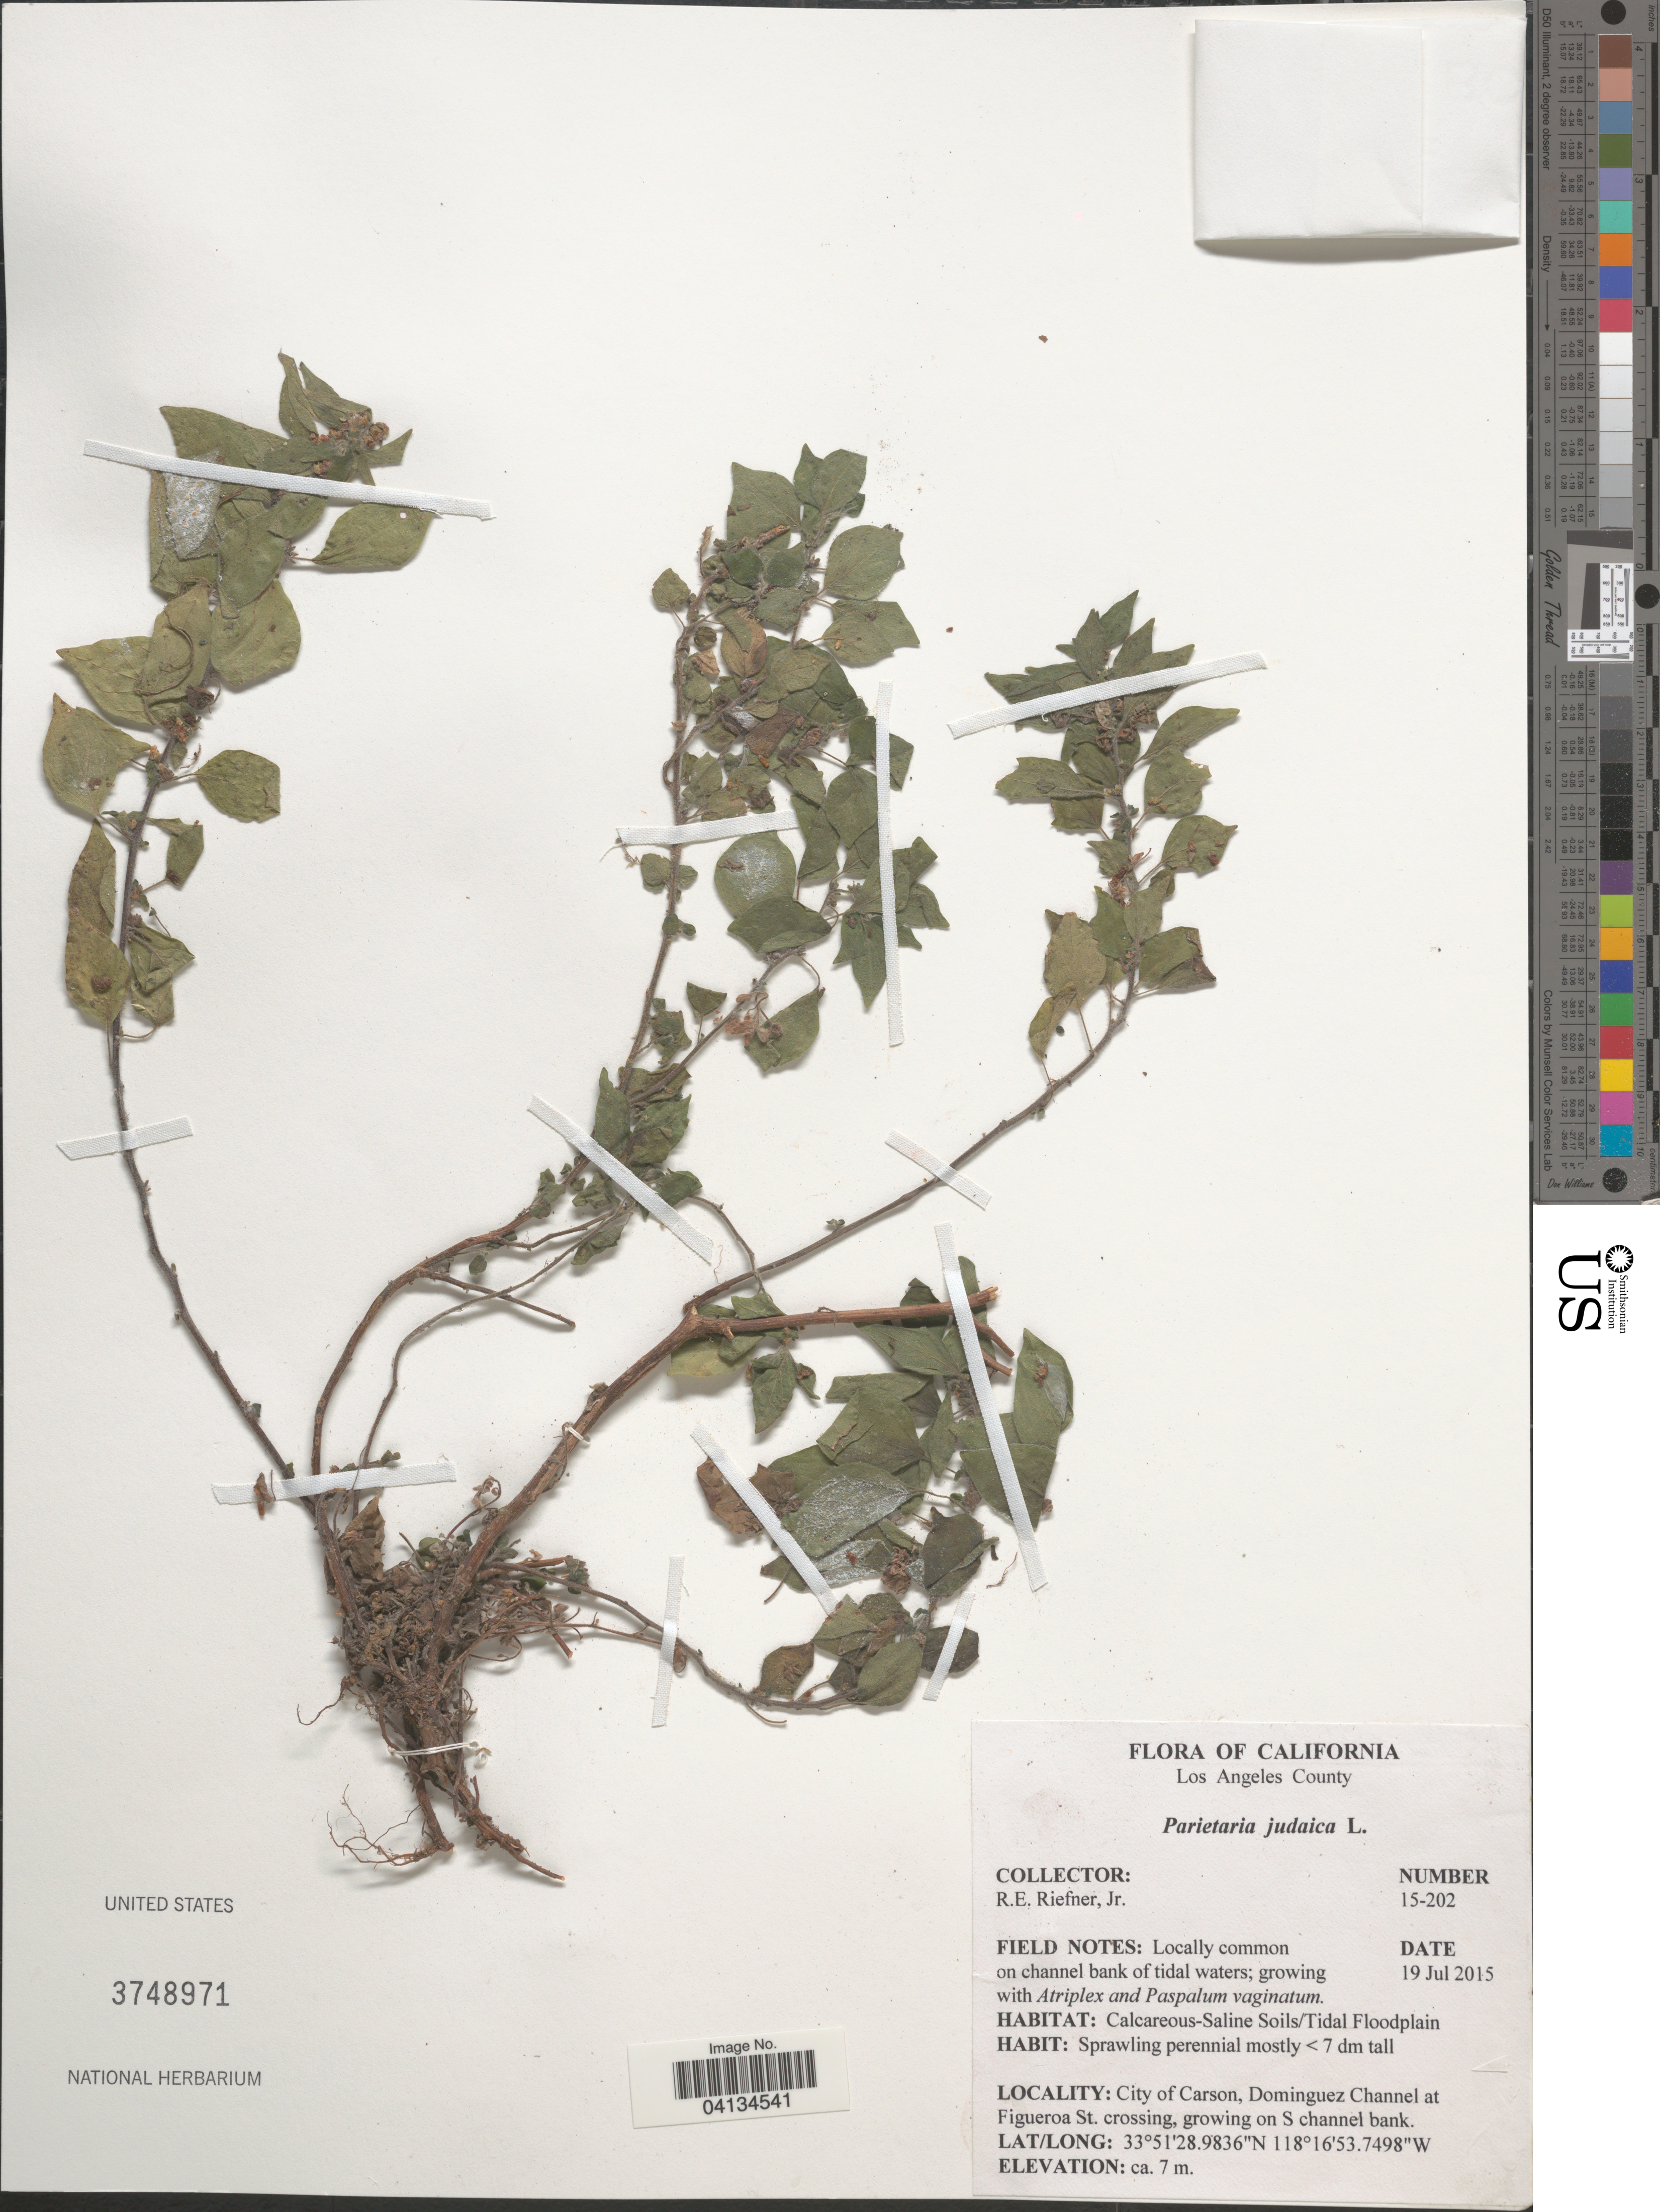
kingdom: Plantae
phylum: Tracheophyta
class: Magnoliopsida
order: Rosales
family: Urticaceae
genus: Parietaria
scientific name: Parietaria judaica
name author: L.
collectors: R. Riefner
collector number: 15-202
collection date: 2015-07-19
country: United States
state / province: California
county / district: Los Angeles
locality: Los Angeles County. City of Carson, Dominguez Channel at Figueroa St. crossing, growing on S channel bank.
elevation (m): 7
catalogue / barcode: US 3748971